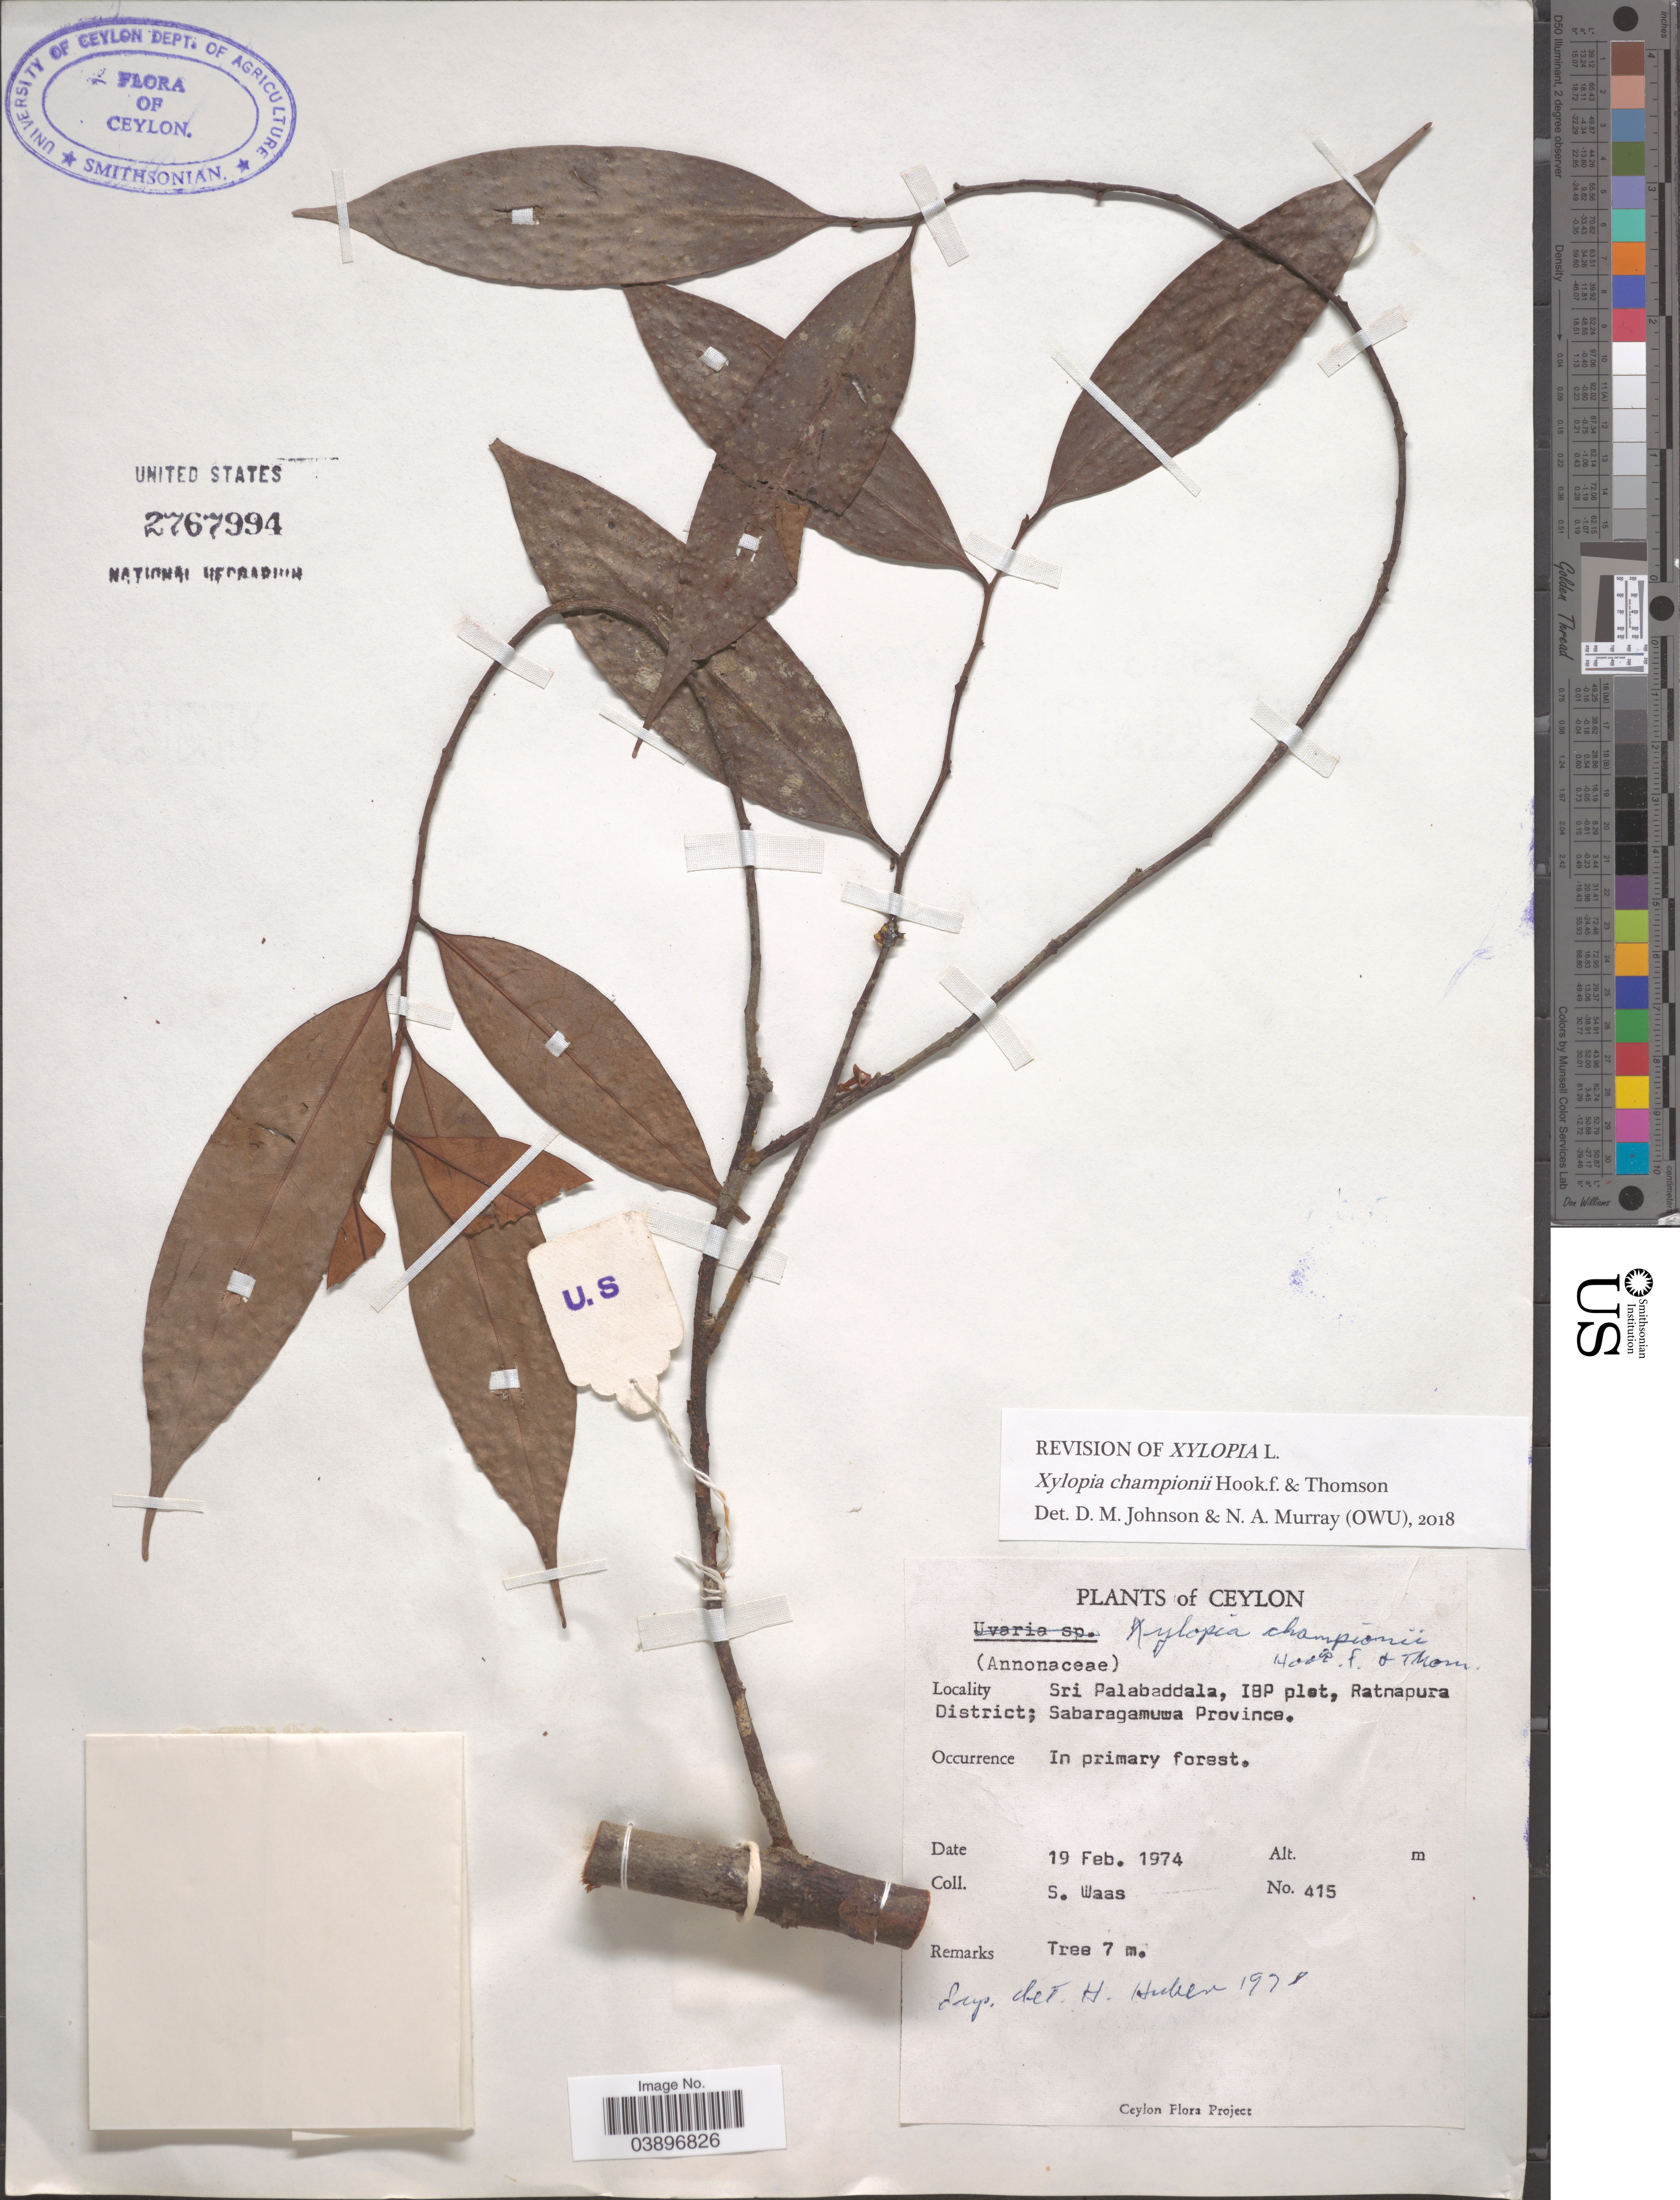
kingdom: Plantae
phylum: Tracheophyta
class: Magnoliopsida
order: Magnoliales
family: Annonaceae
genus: Xylopia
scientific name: Xylopia championii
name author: Hook. f. & Thomson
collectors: S. Waas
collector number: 415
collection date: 1974-02-19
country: Sri Lanka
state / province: Sabaragamuwa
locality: Ceylon. Sri Palabaddala, IBP plot, Ratnapura District.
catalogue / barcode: US 2767994